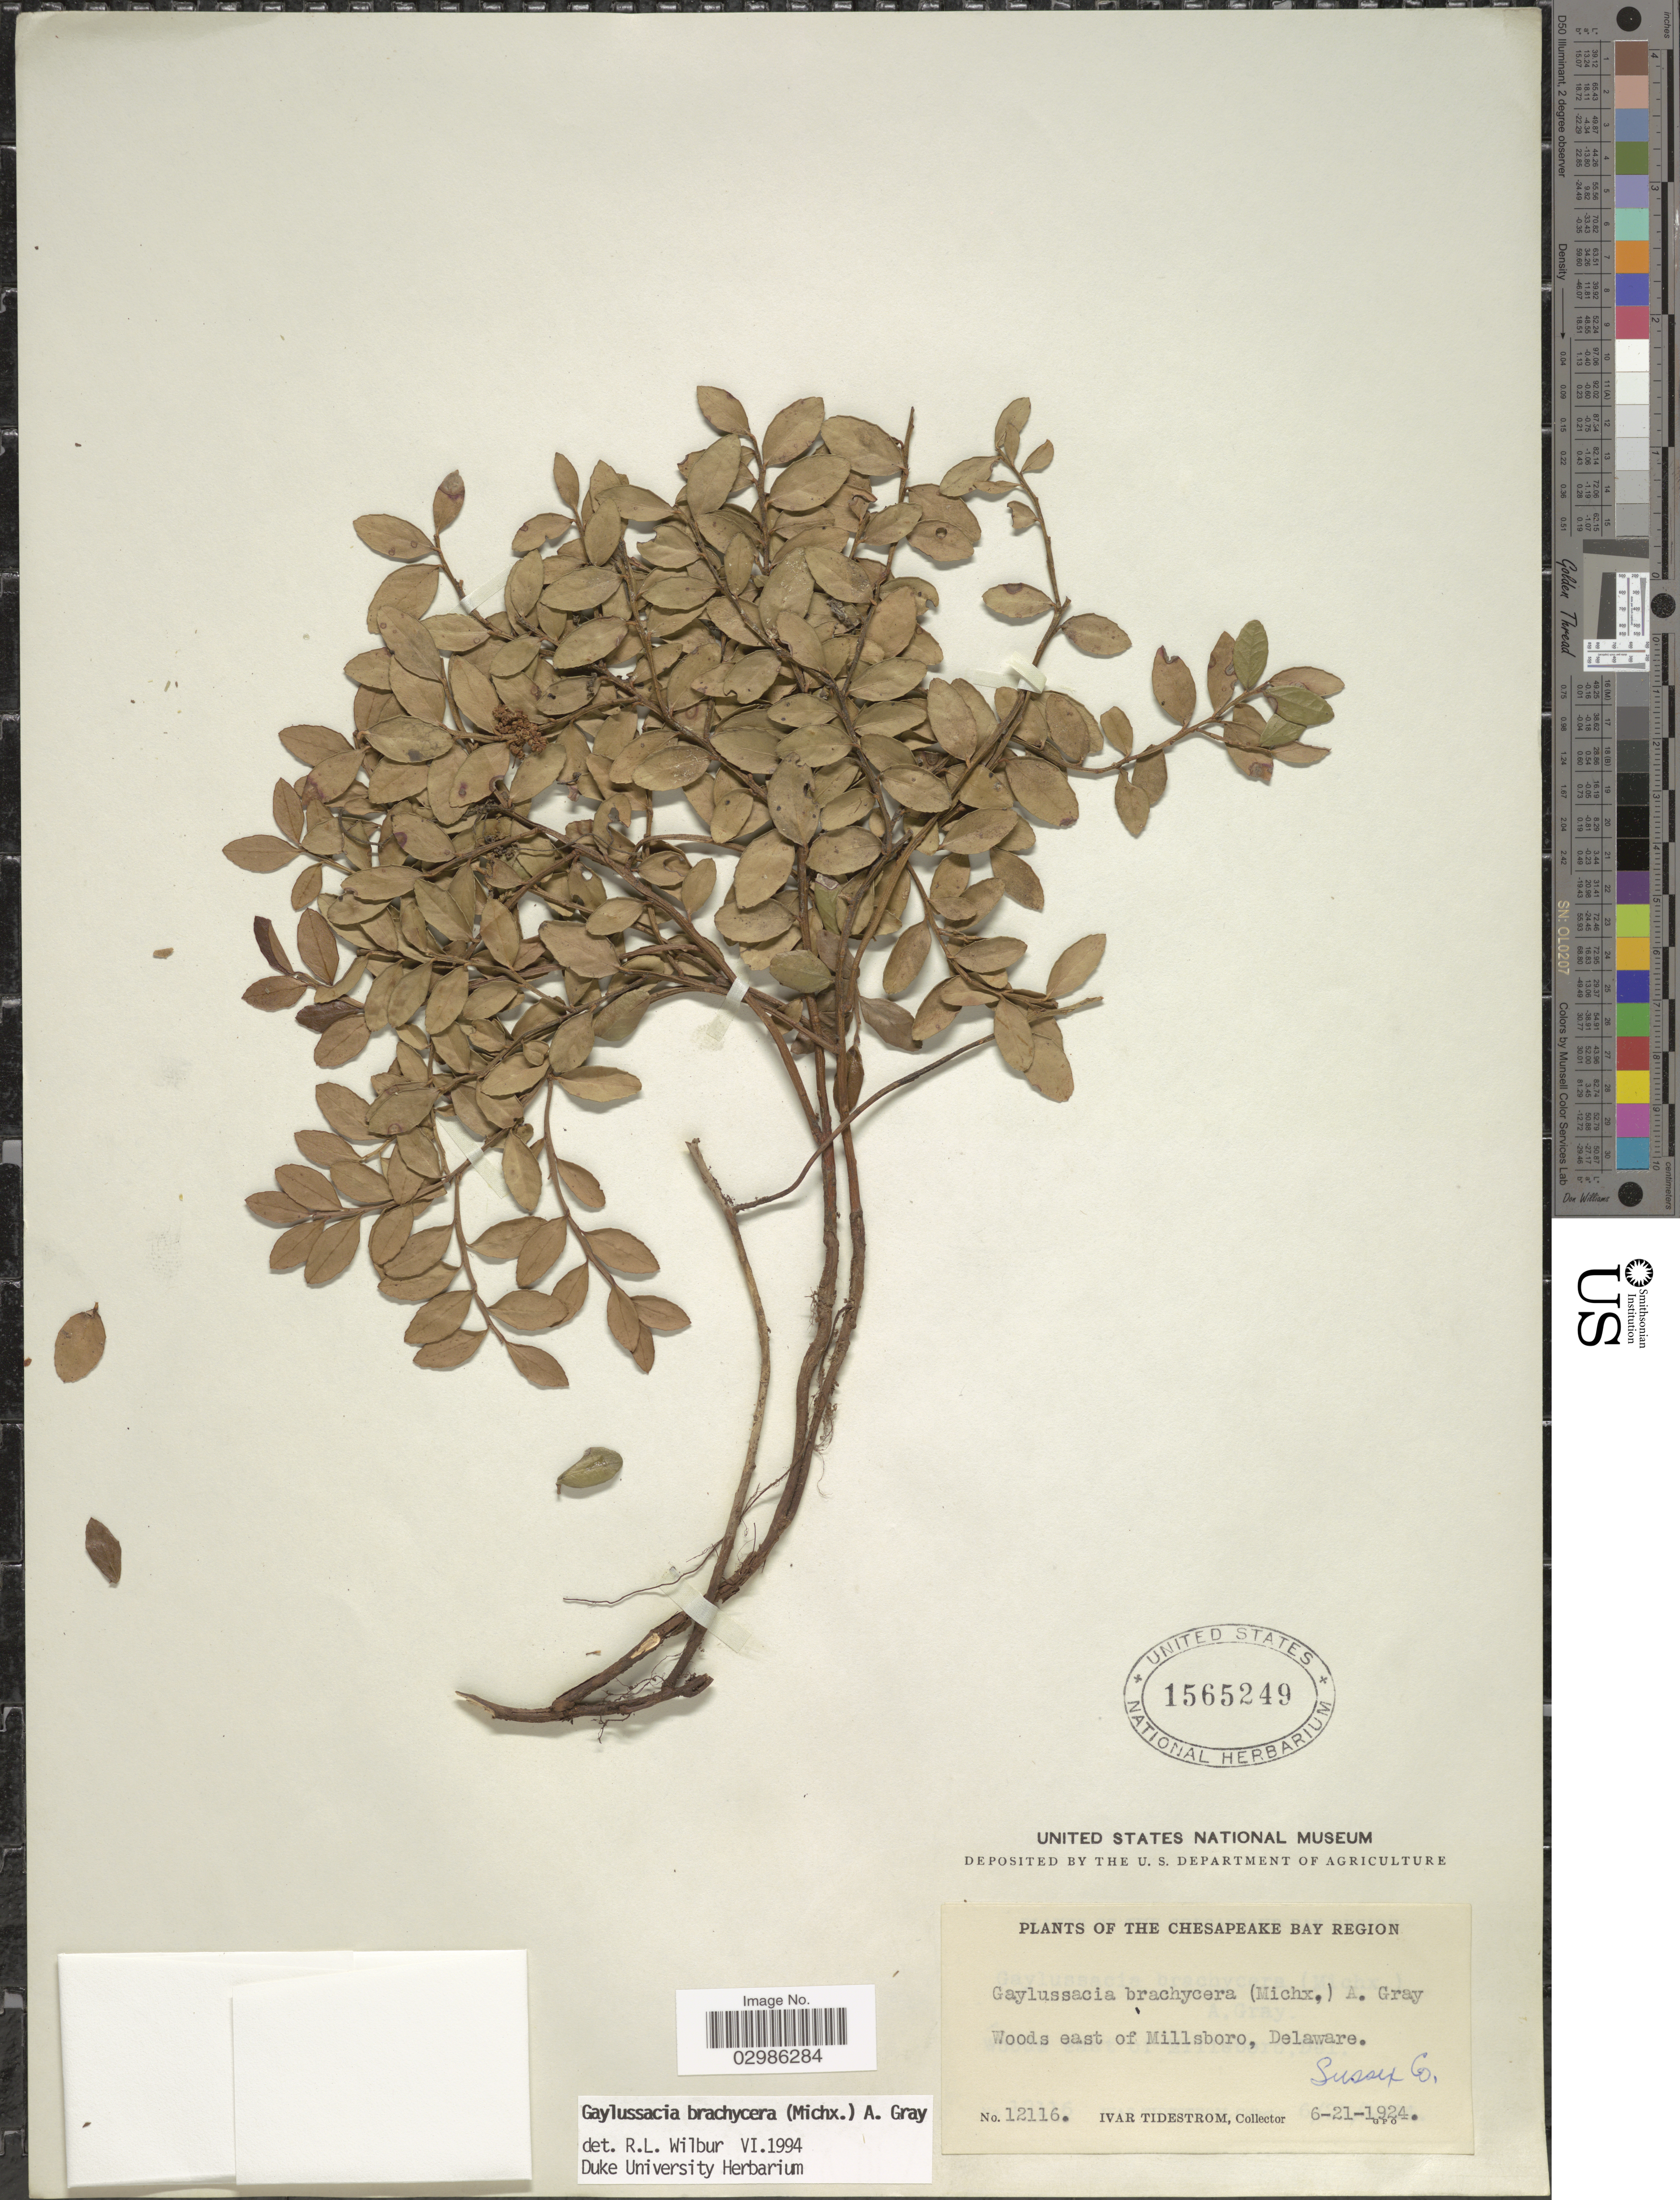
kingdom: Plantae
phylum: Tracheophyta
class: Magnoliopsida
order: Ericales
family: Ericaceae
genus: Gaylussacia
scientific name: Gaylussacia brachycera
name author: (Michx.) Torr. & A. Gray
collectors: I. F. Tidestrom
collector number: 12116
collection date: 1924-06-21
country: United States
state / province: Delaware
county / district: Sussex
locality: The Chesapeake Bay Region, Woods east of Millsboro, Delaware, Sussex Co.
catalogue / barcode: US 1565249